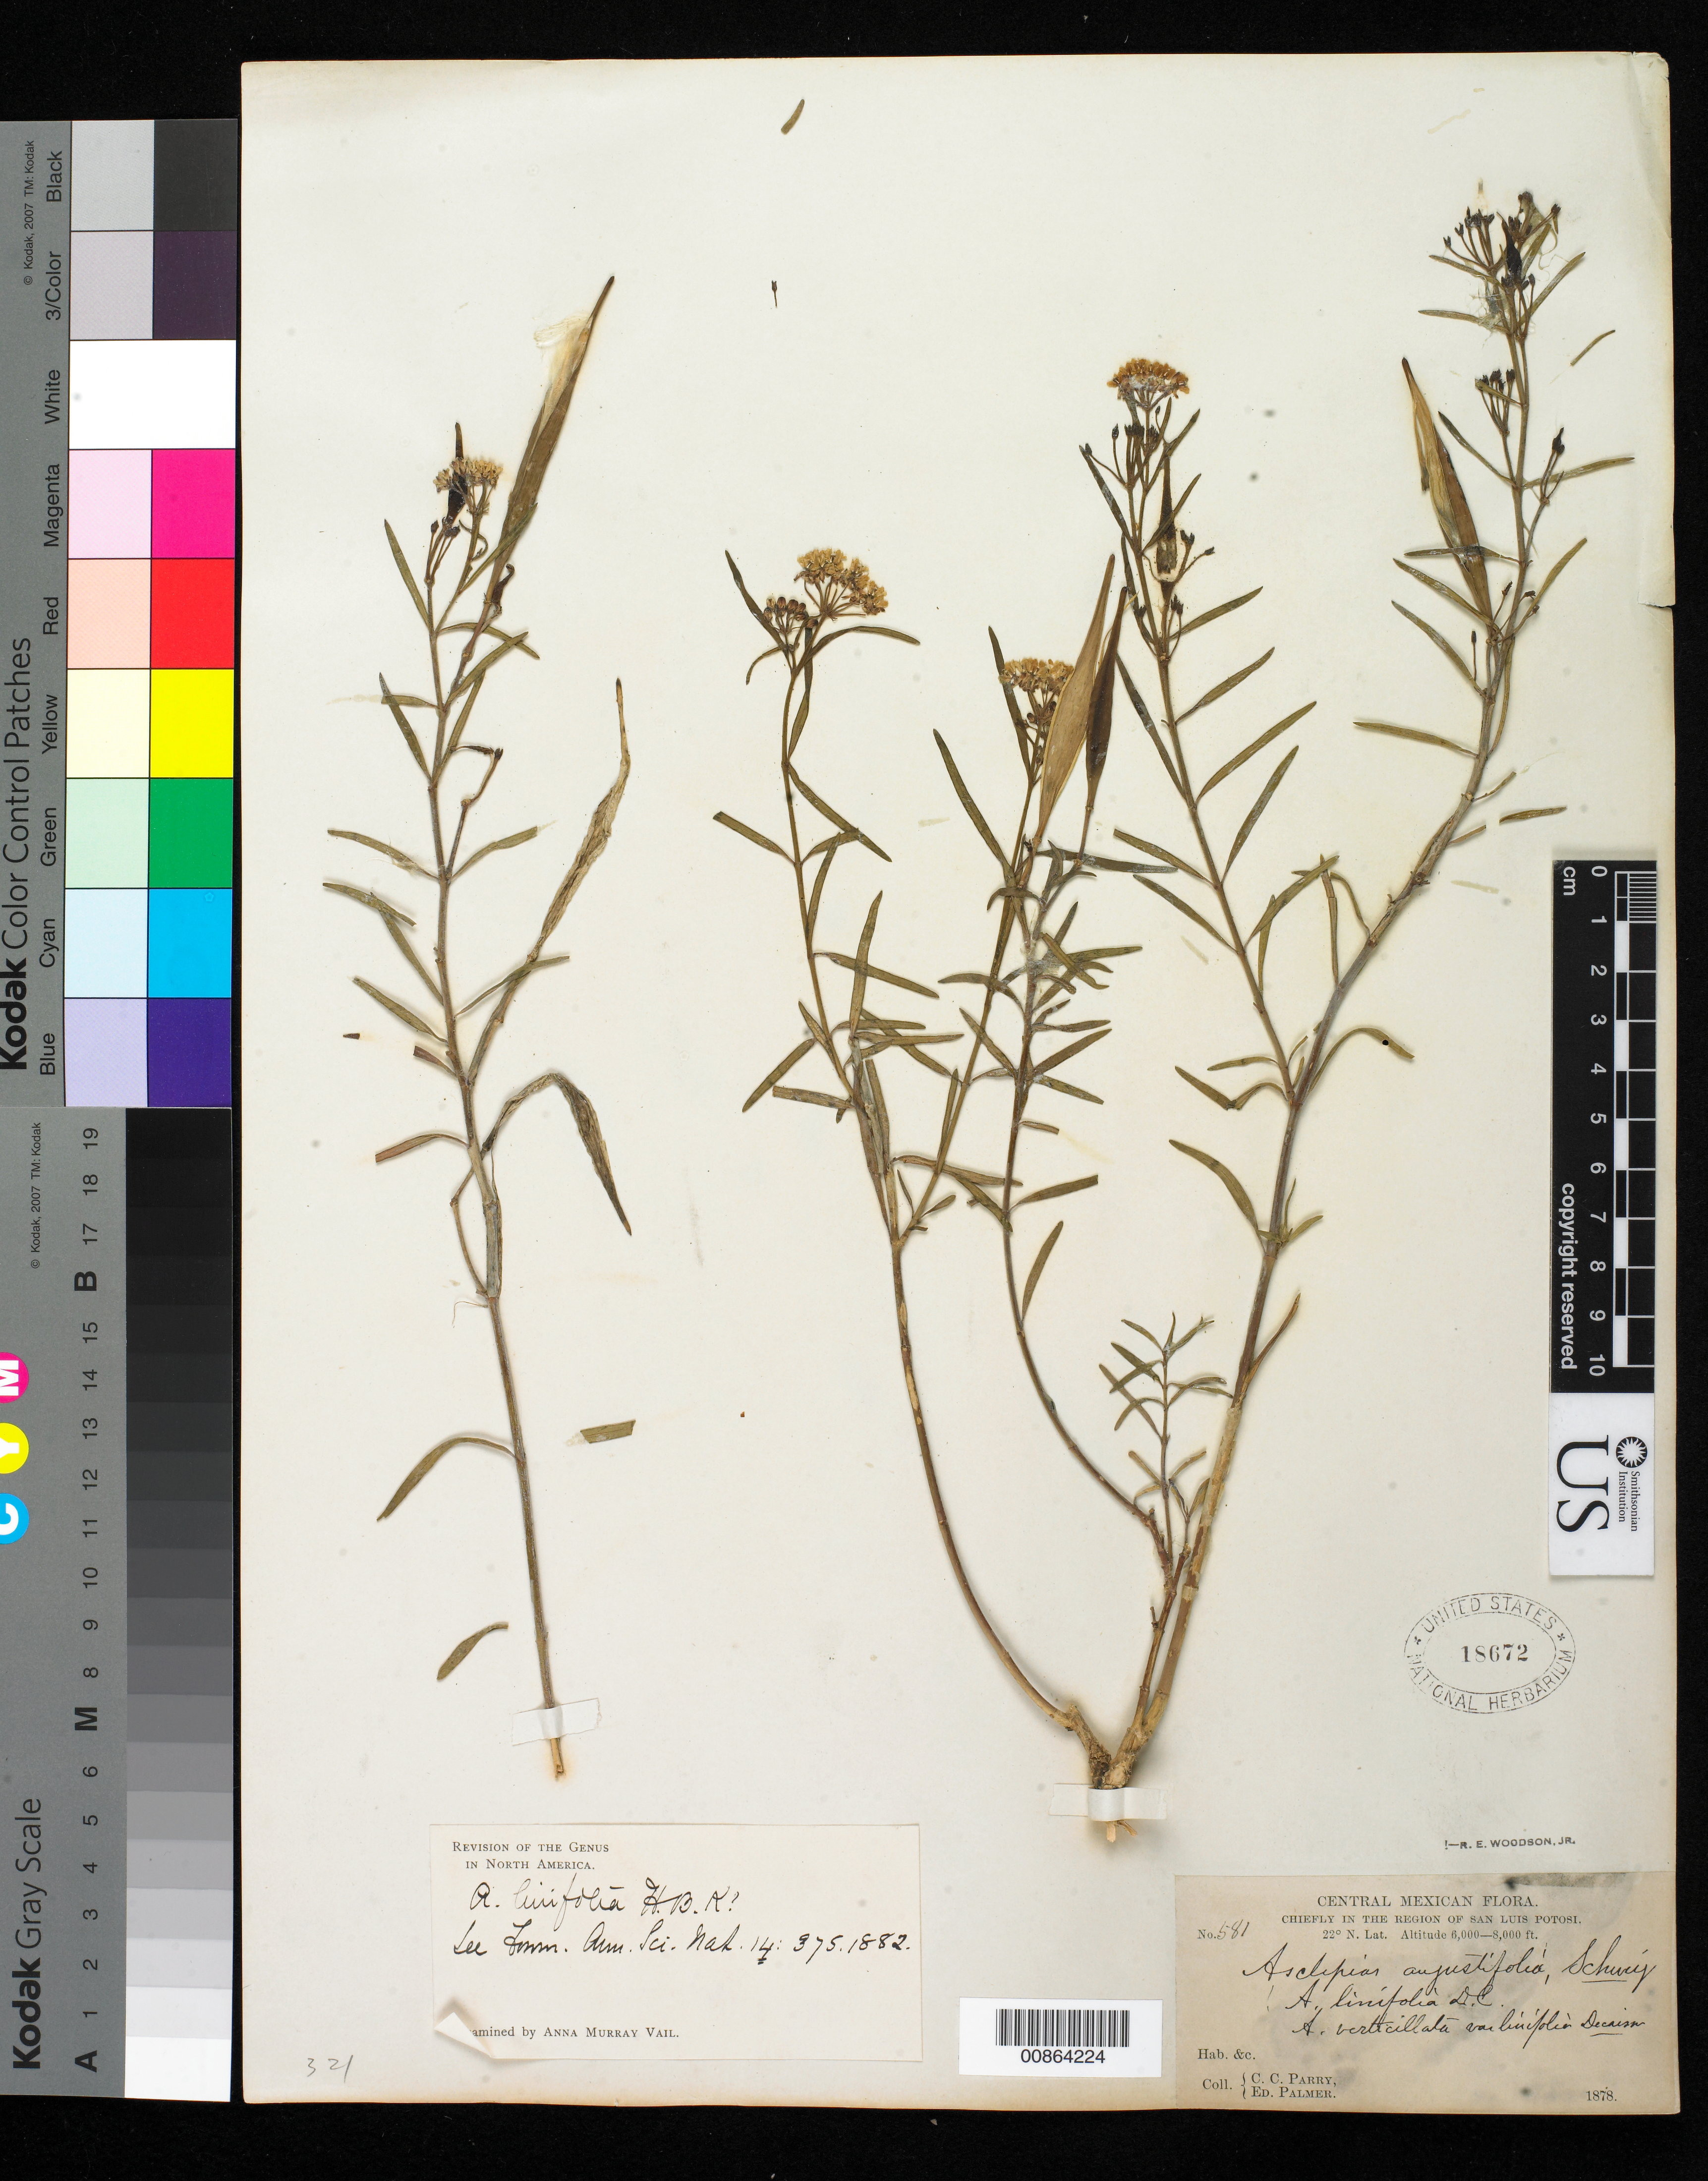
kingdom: Plantae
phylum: Tracheophyta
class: Magnoliopsida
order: Gentianales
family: Apocynaceae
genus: Asclepias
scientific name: Asclepias linifolia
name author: Kunth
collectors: C. C. Parry & E. Palmer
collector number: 581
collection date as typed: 1878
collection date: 1878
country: Mexico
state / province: San Luis Potosí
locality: Chiefly in the region of San Luis Potosí.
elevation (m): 1829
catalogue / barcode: US 18672